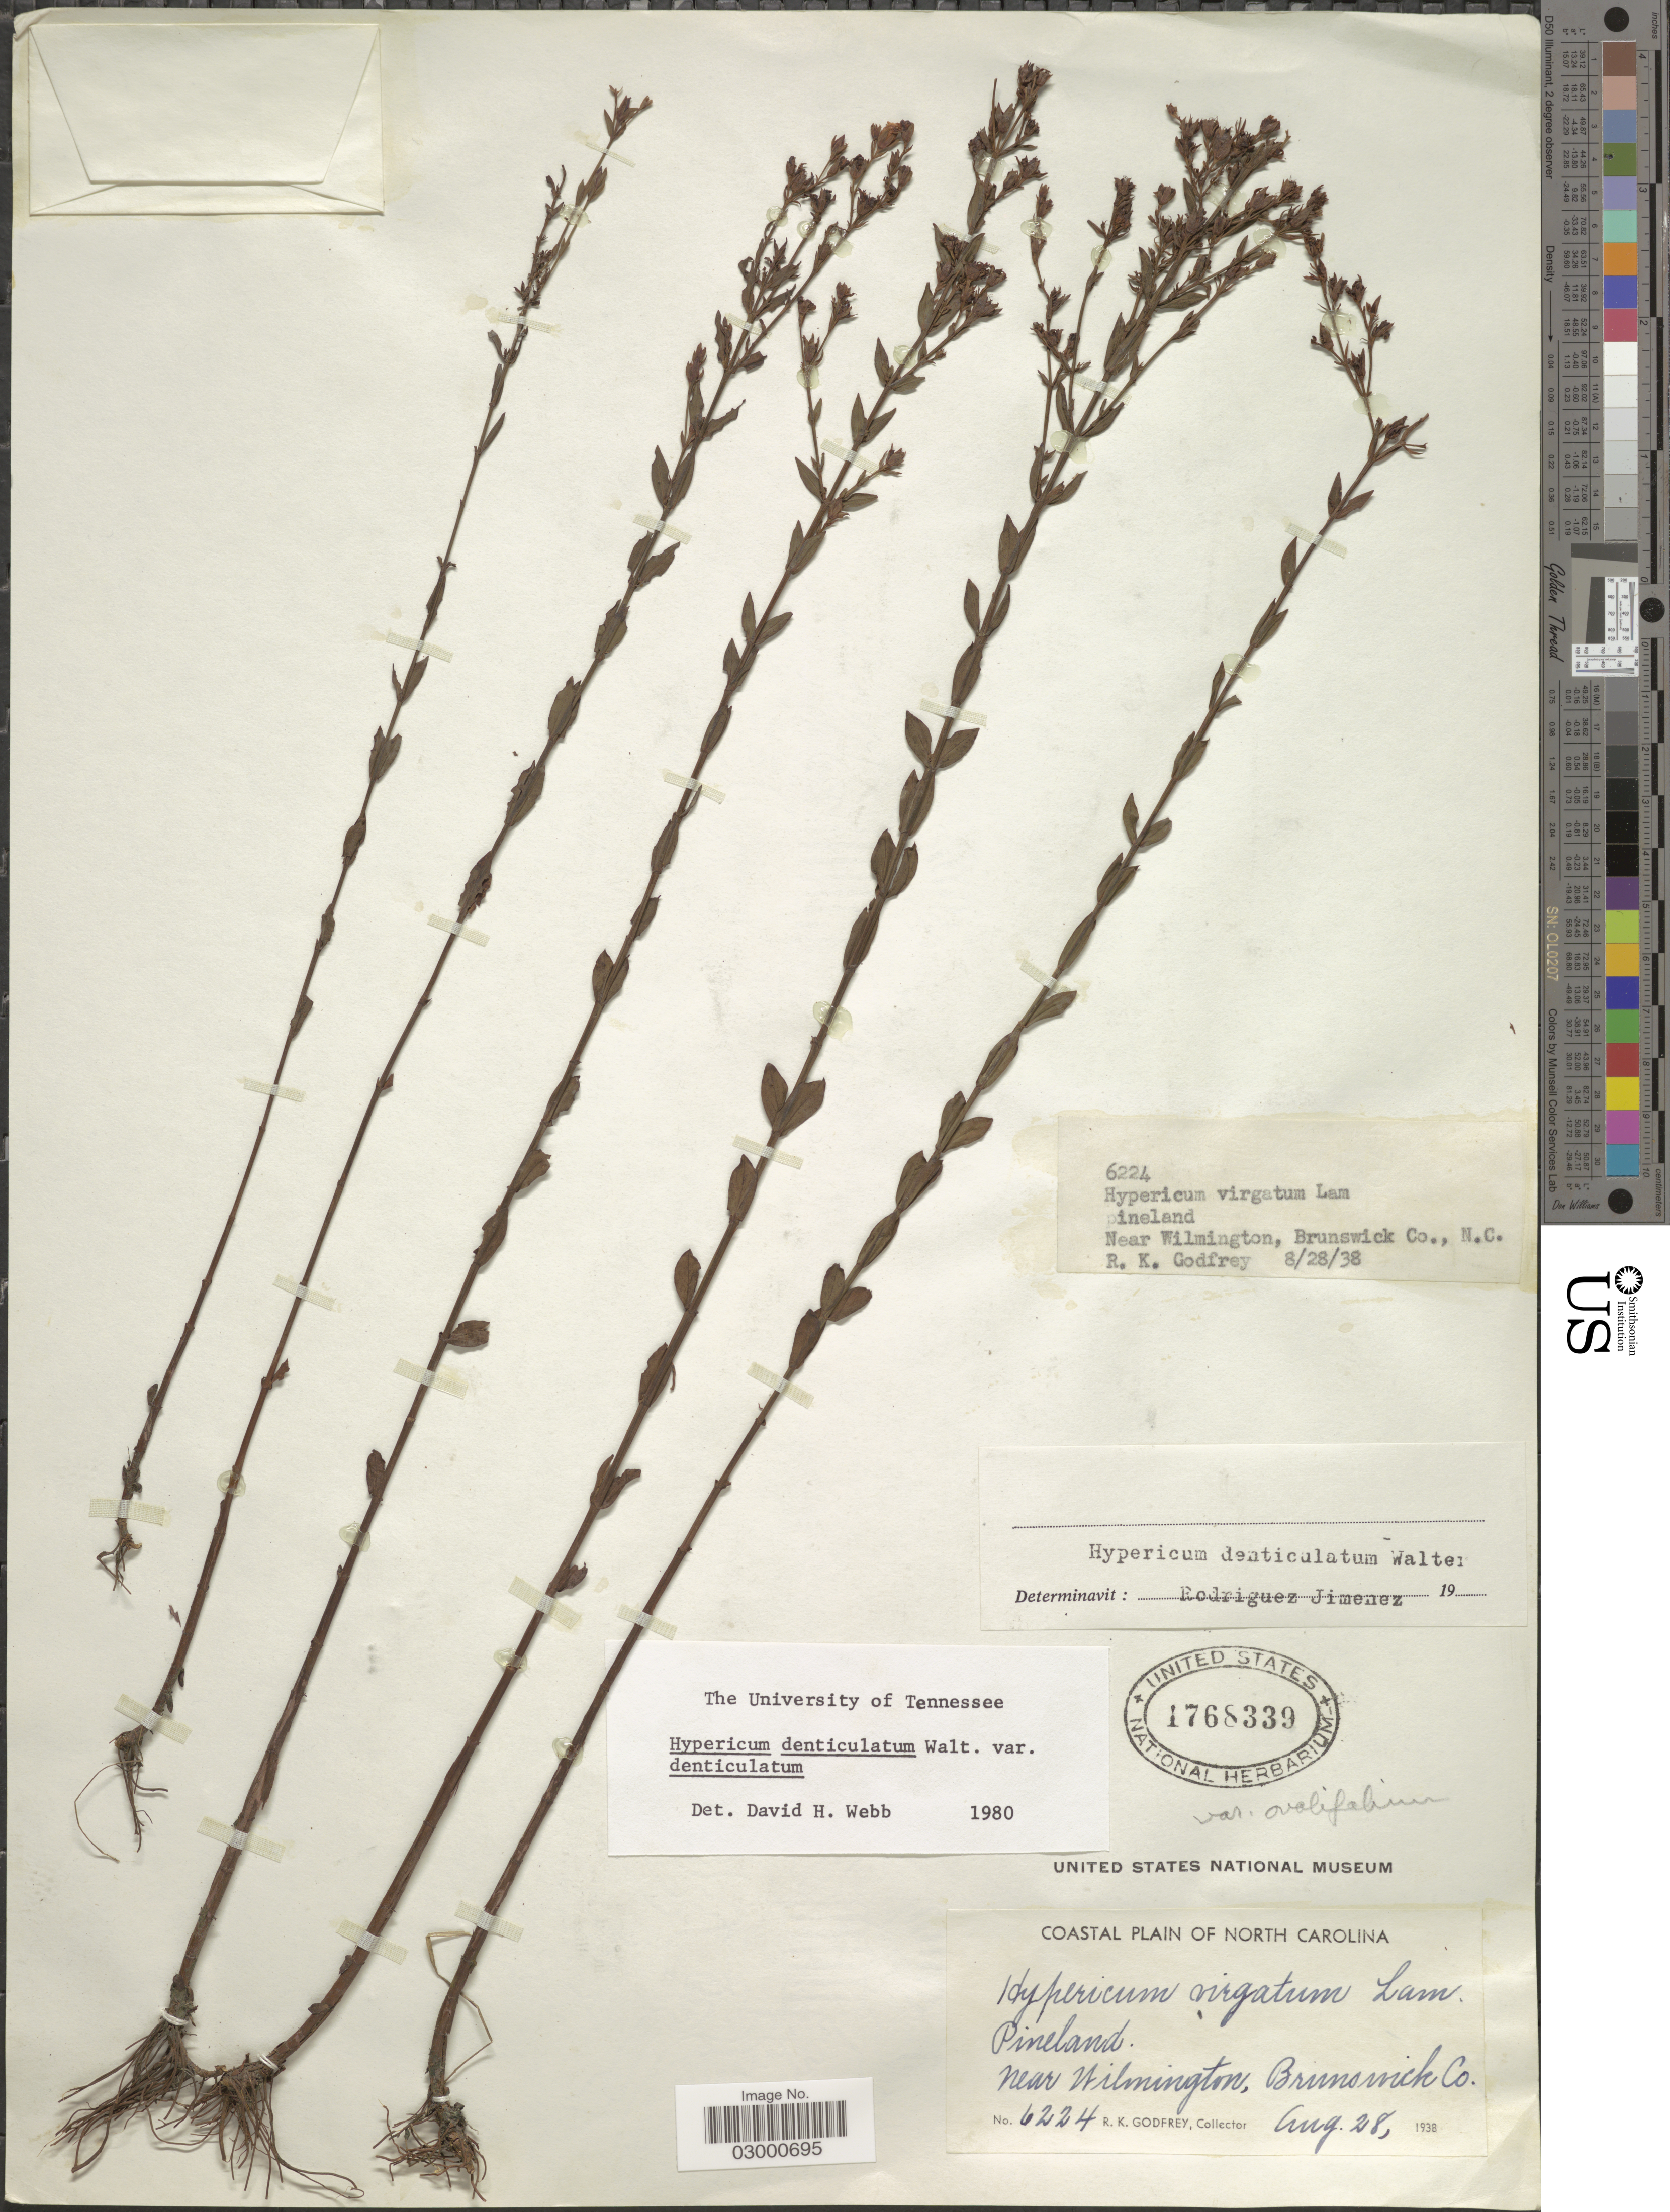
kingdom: Plantae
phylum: Tracheophyta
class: Magnoliopsida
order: Malpighiales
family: Hypericaceae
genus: Hypericum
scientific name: Hypericum denticulatum var. denticulatum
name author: Walter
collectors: R. K. Godfrey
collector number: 6224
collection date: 1938-08-28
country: United States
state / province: North Carolina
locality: Near Wilmington, Brunswick Co. Coastal Plain of North Carolina.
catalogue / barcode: US 1768339